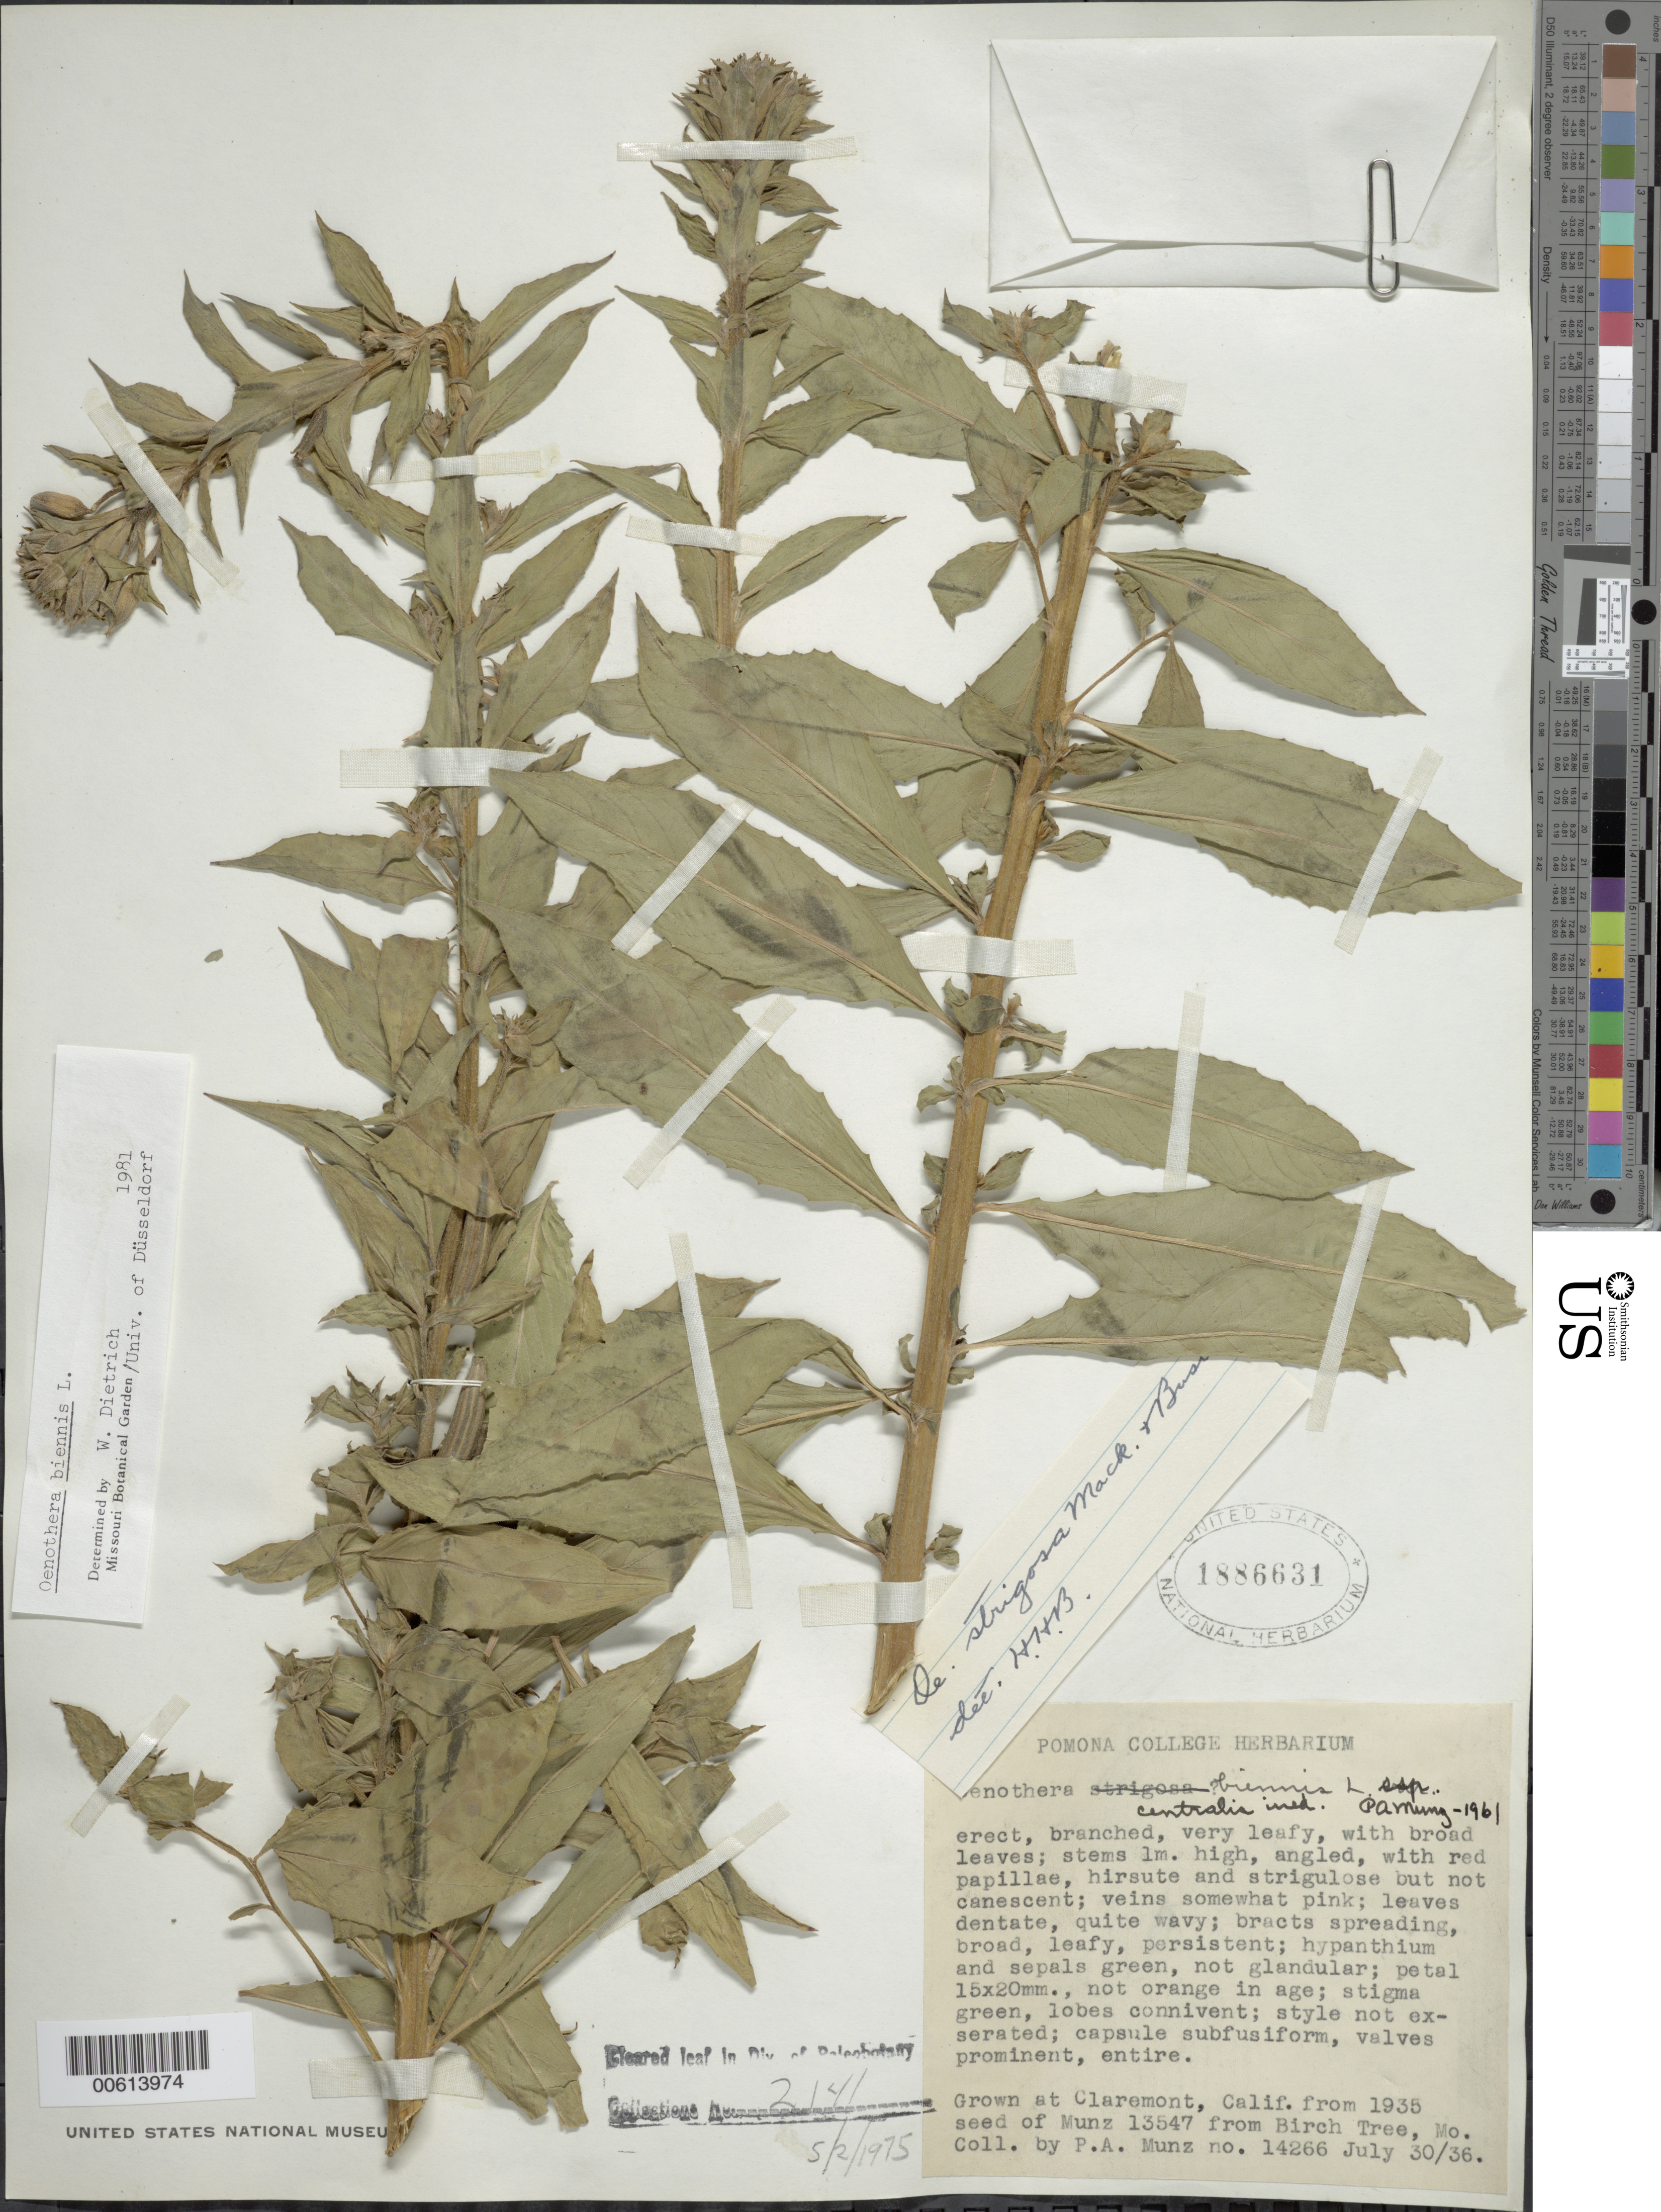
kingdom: Plantae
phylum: Tracheophyta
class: Magnoliopsida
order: Myrtales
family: Onagraceae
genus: Oenothera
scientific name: Oenothera biennis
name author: L.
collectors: P. A. Munz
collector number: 14266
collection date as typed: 30 Jul 1936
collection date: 1936-07-30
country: United States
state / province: California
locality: Claremont, Pomona College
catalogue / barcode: US 1886631